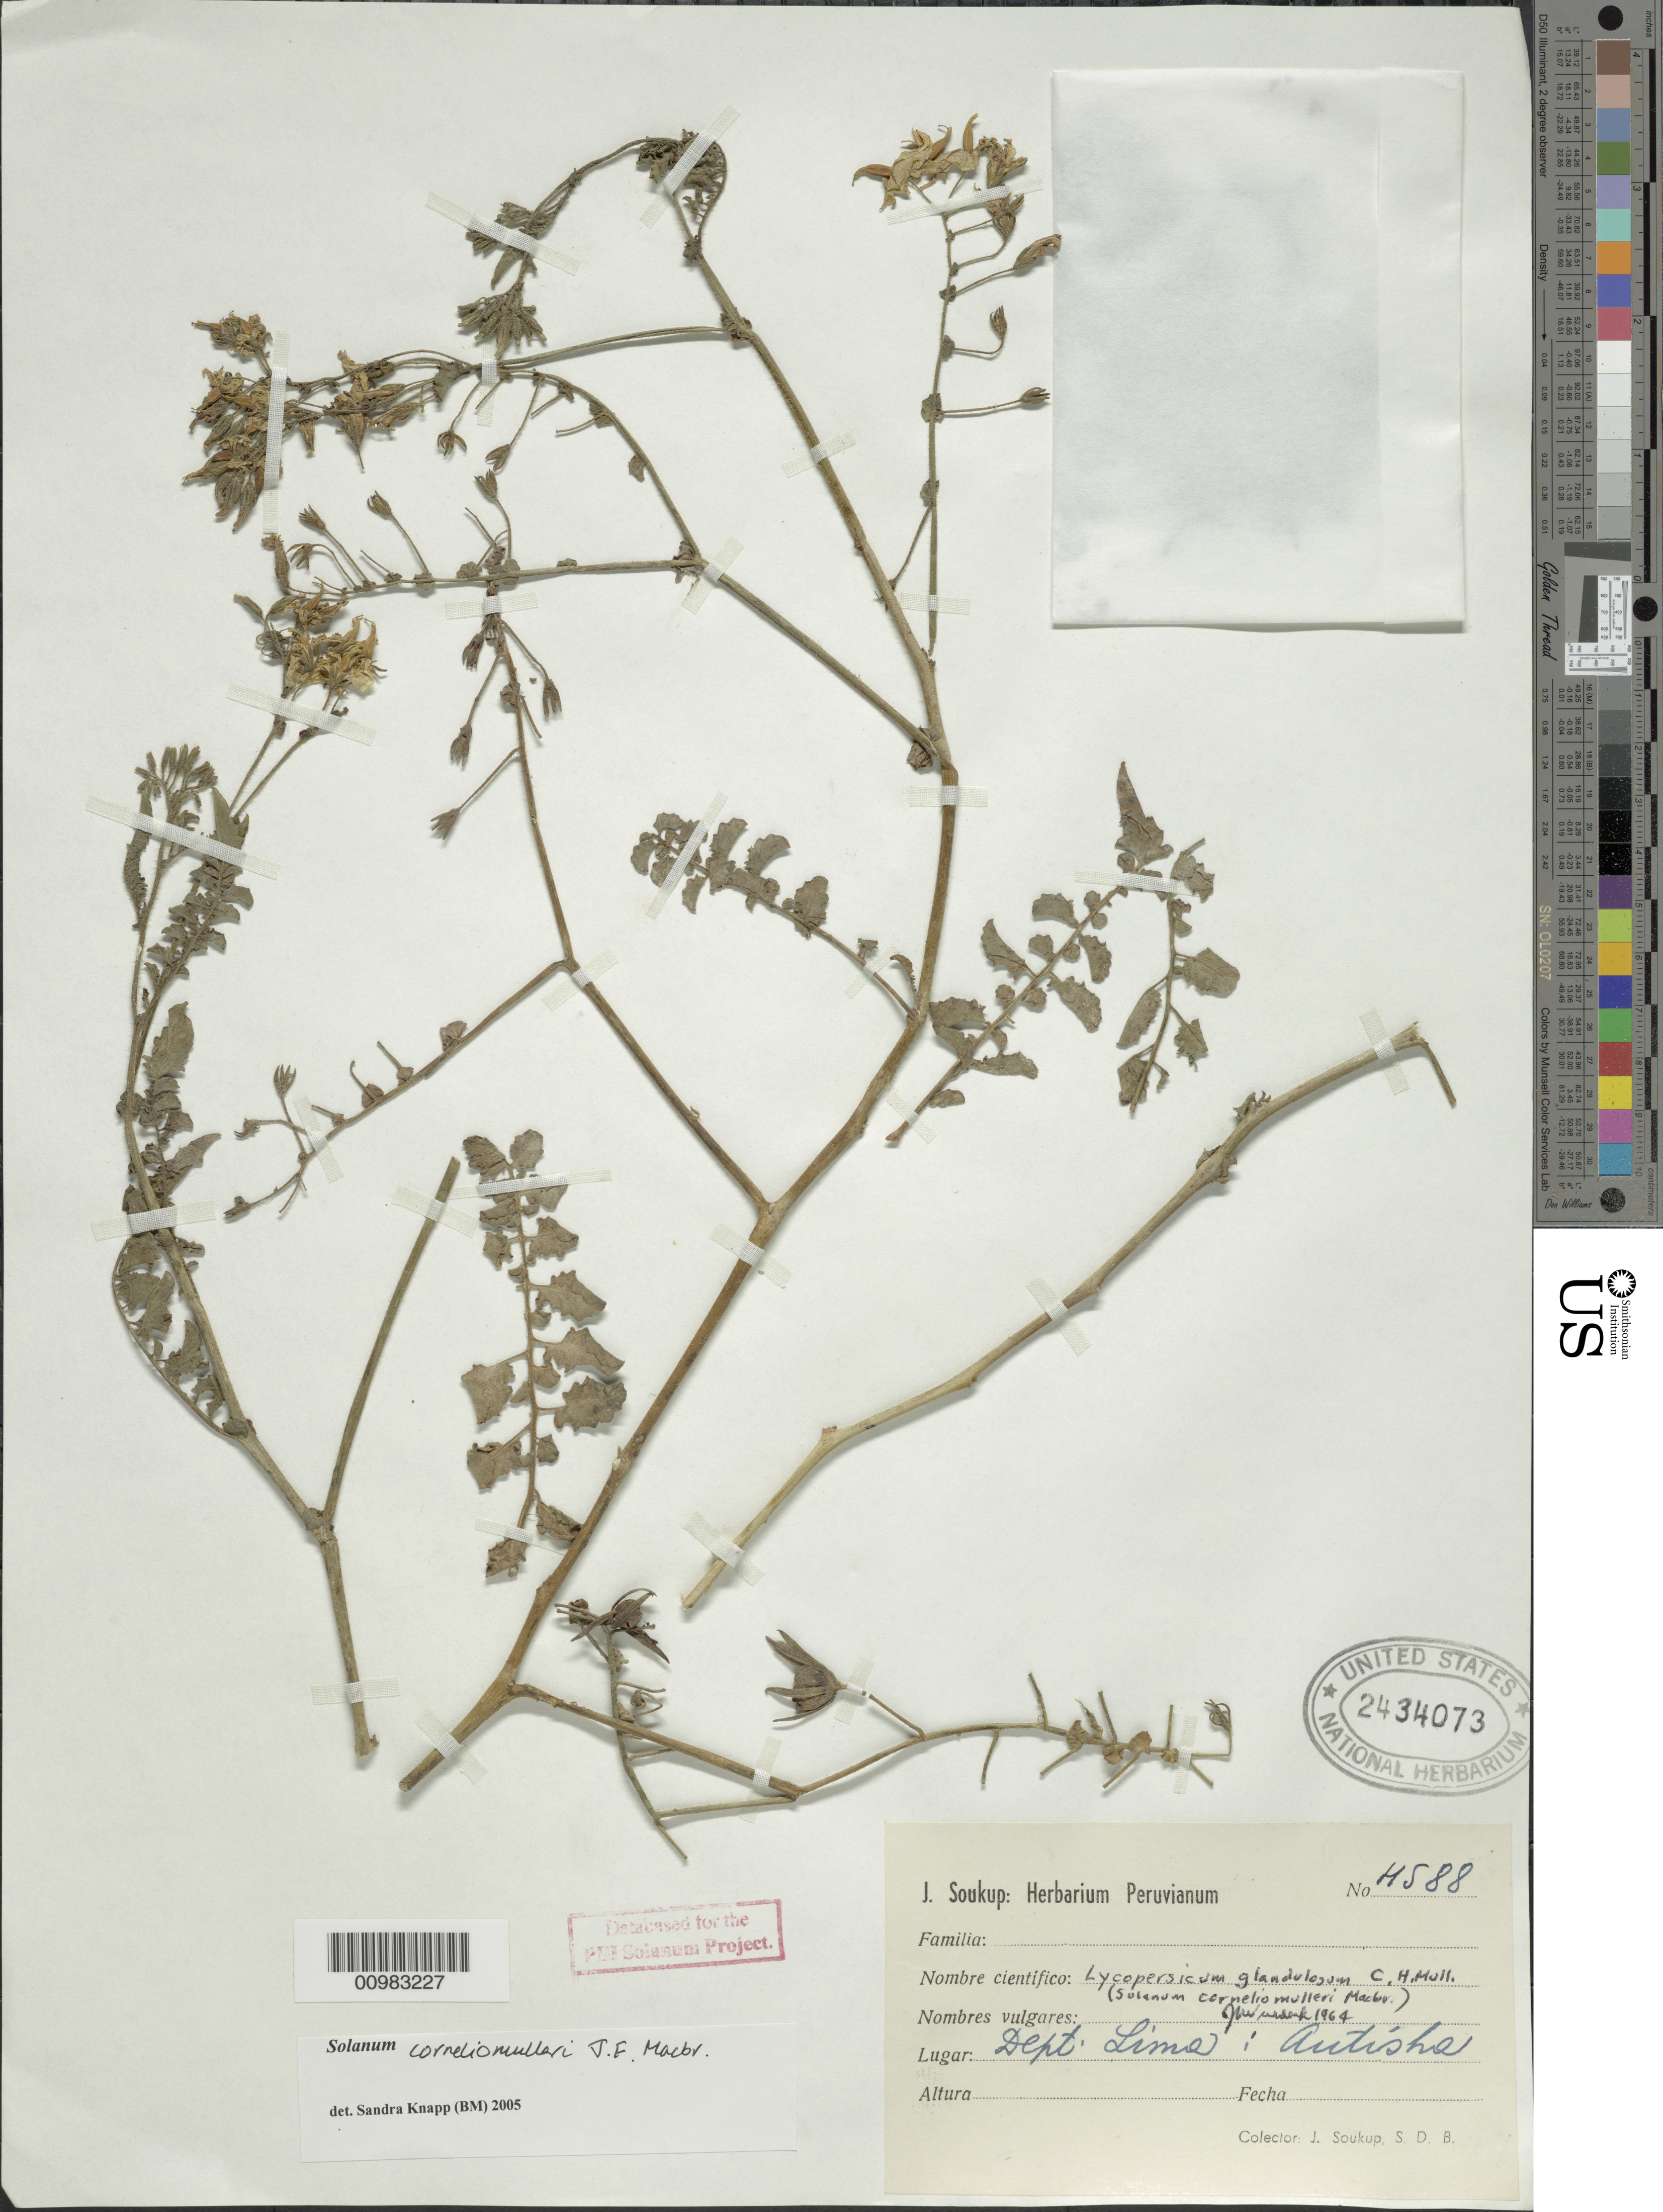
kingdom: Plantae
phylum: Tracheophyta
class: Magnoliopsida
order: Solanales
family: Solanaceae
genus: Solanum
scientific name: Solanum corneliomulleri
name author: J.F. Macbr.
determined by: Knapp, S. D.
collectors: J. J. Soukup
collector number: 4588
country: Peru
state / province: Lima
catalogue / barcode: US 2434073